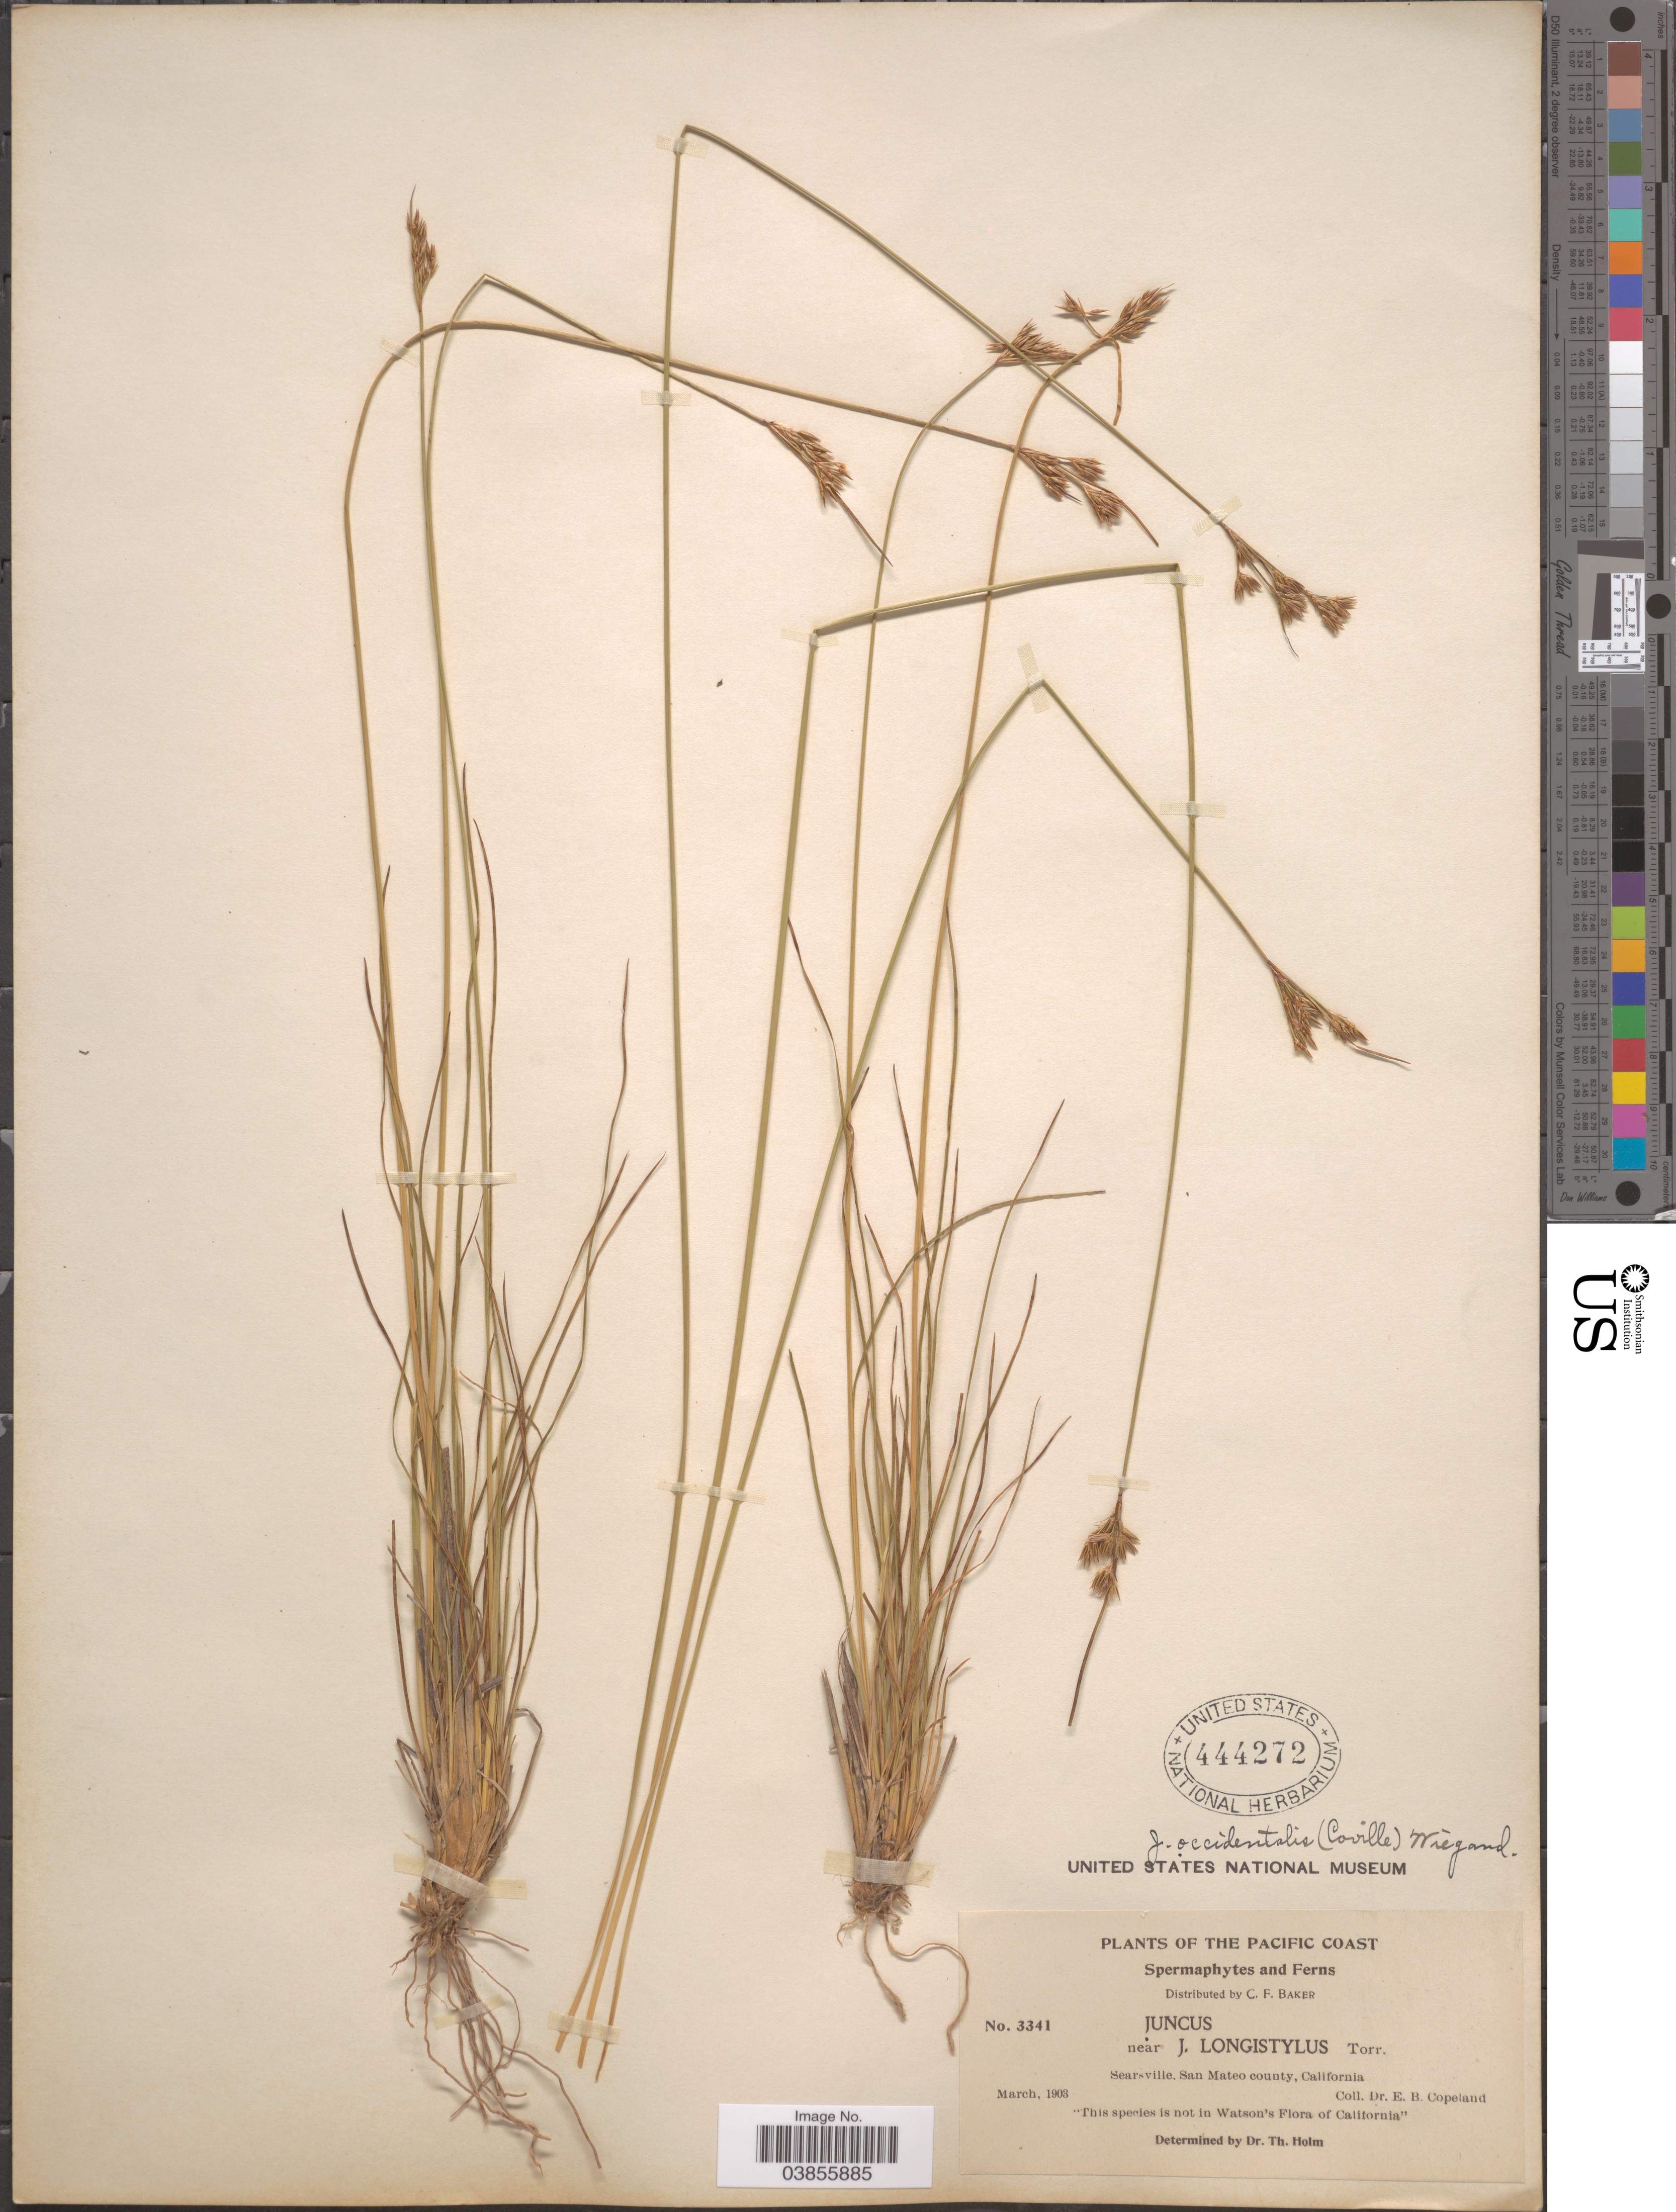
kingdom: Plantae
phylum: Tracheophyta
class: Liliopsida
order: Poales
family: Juncaceae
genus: Juncus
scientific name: Juncus occidentalis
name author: (Coville) Wiegand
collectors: E. B. Copeland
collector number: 3341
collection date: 1903-03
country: United States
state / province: California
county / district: San Mateo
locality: The Pacific Coast. Searsville, San Mateo county.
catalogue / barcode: US 444272